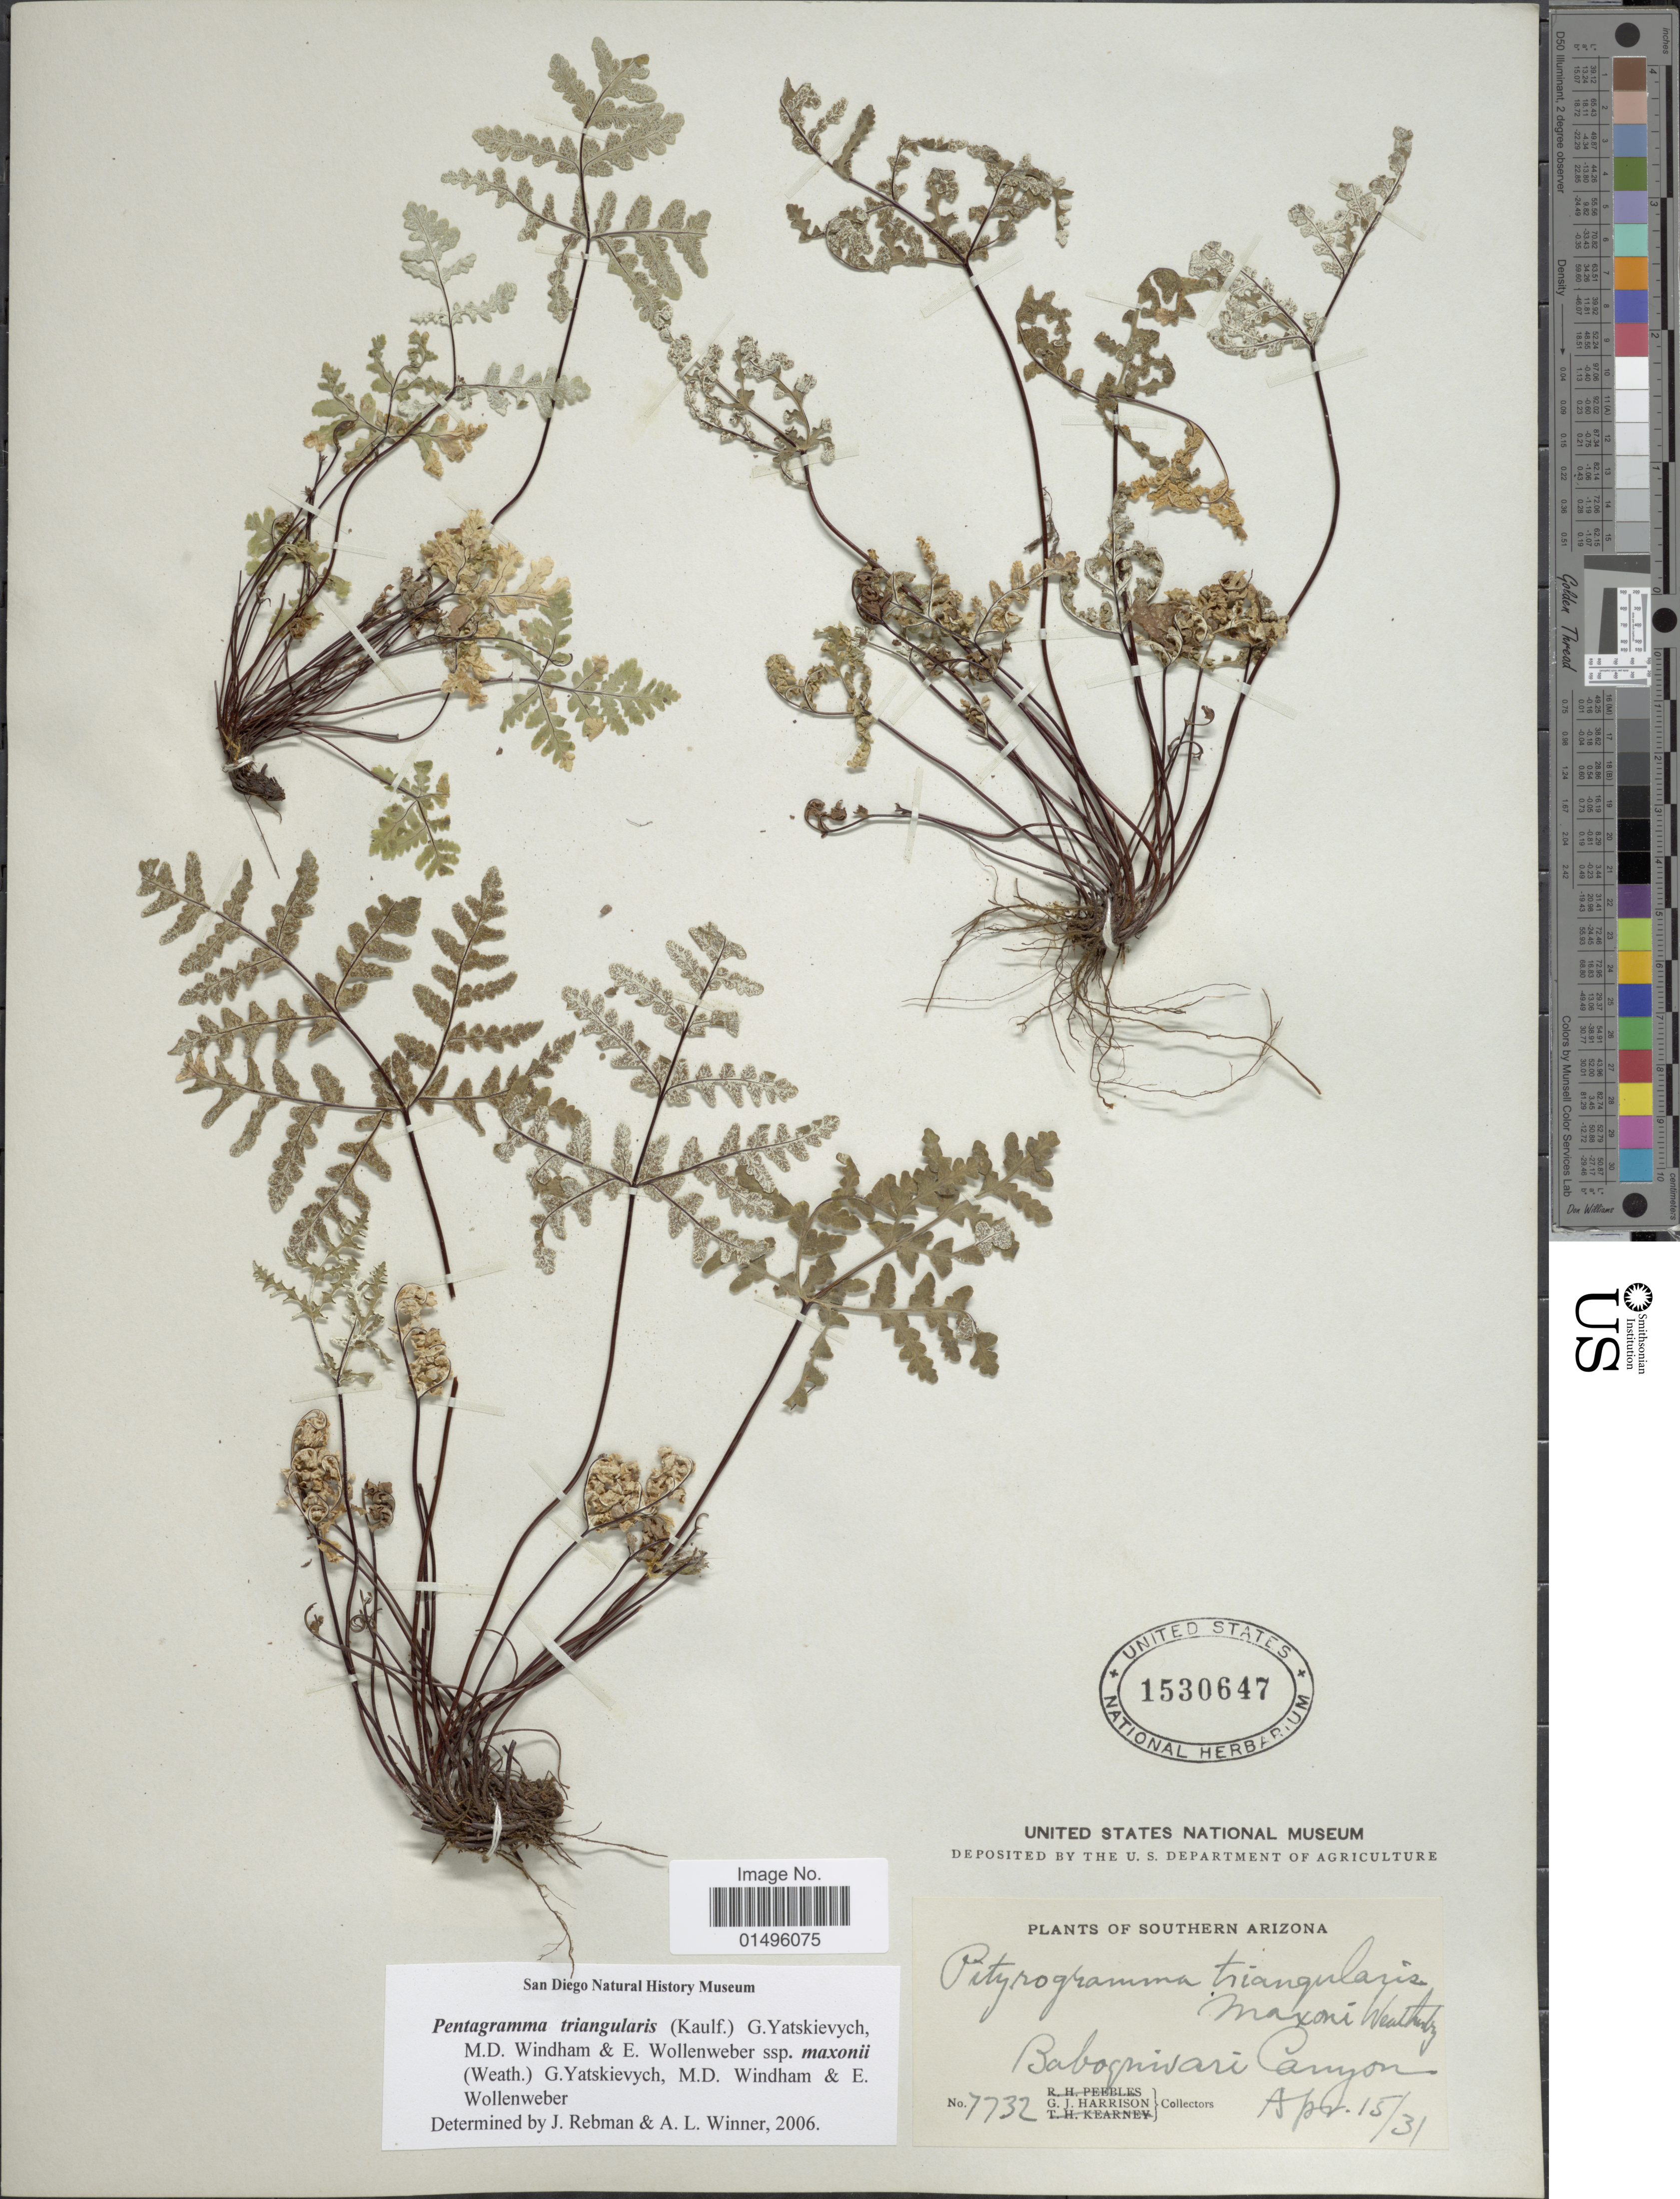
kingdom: Plantae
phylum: Tracheophyta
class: Polypodiopsida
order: Polypodiales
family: Pteridaceae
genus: Pentagramma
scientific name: Pentagramma maxonii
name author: (Weath.) Schuettp. & Windham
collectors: G. J. Harrison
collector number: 7732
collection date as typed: Transcribed d/m/y: 15/4/31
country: United States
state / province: Arizona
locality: Southern Arizona, Baboqnivari Canyon.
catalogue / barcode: US 1530647